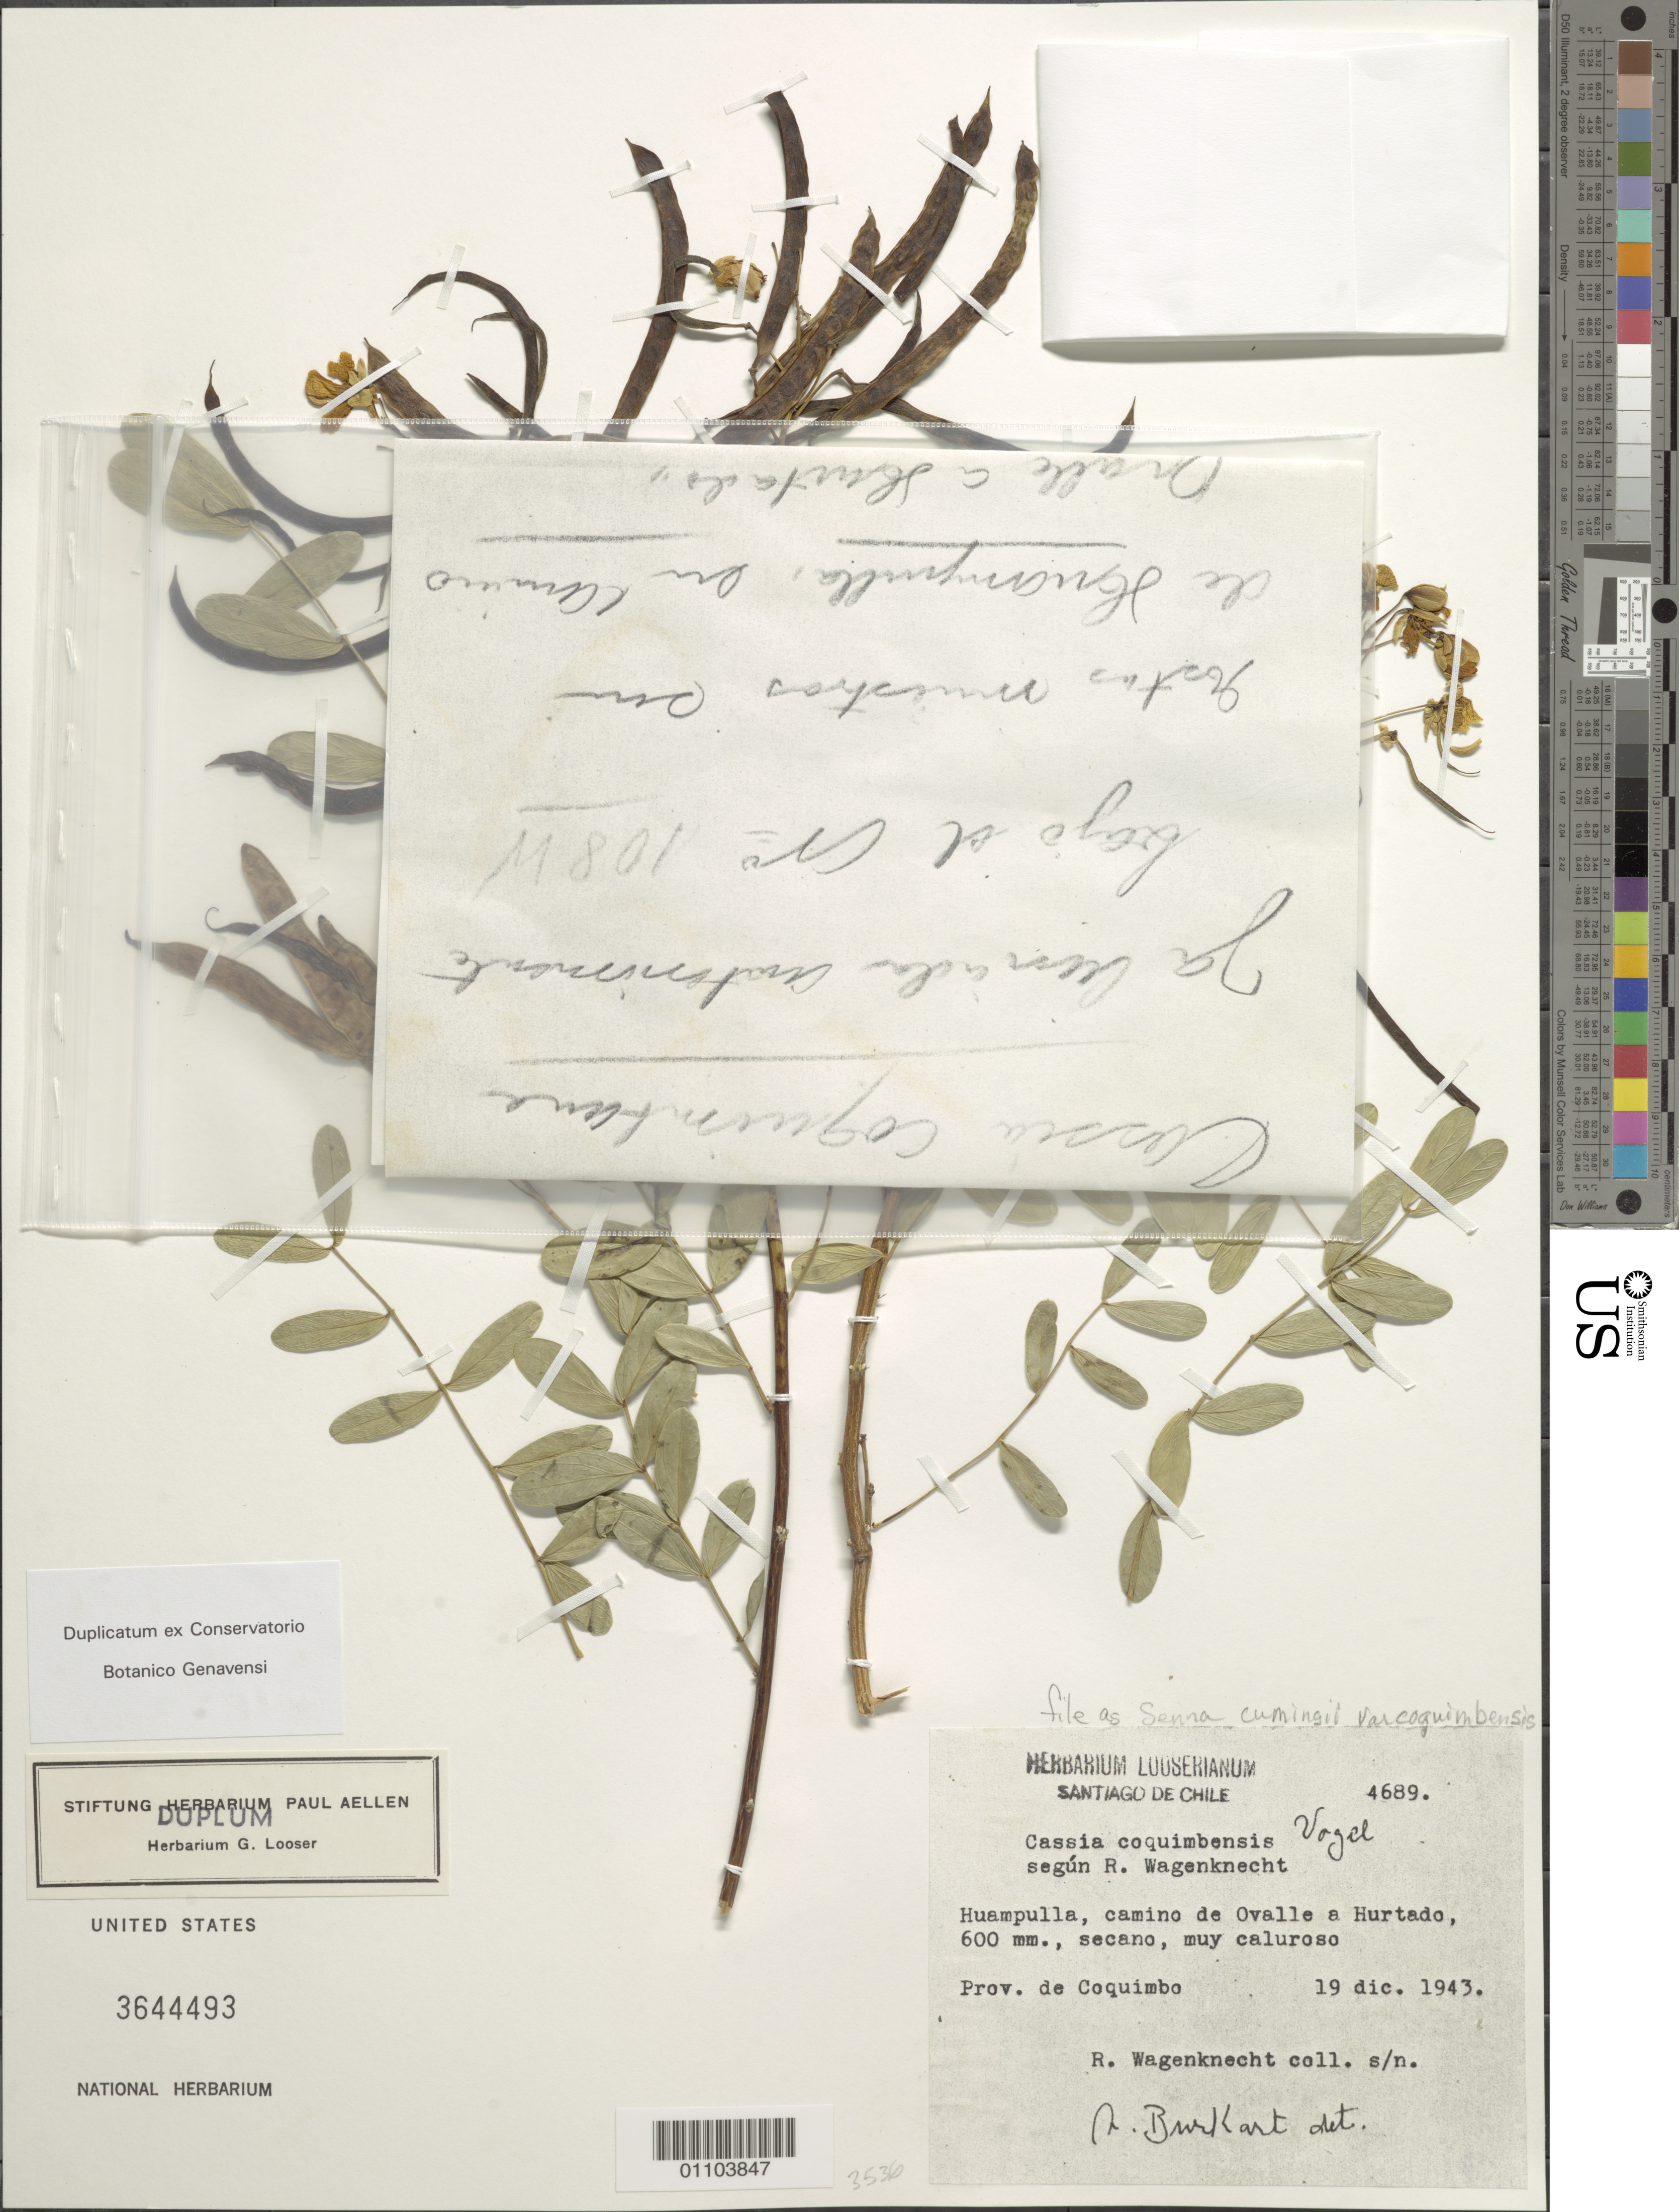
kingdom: Plantae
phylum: Tracheophyta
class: Magnoliopsida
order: Fabales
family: Fabaceae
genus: Senna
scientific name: Senna cumingii var. coquimbensis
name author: (Vogel) H.S. Irwin & Barneby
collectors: R. Wagenknecht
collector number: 4689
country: Chile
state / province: Región Metropolitana (RM)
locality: Huampulla, camino de Ovalle a Hurtado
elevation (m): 600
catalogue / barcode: US 3644493